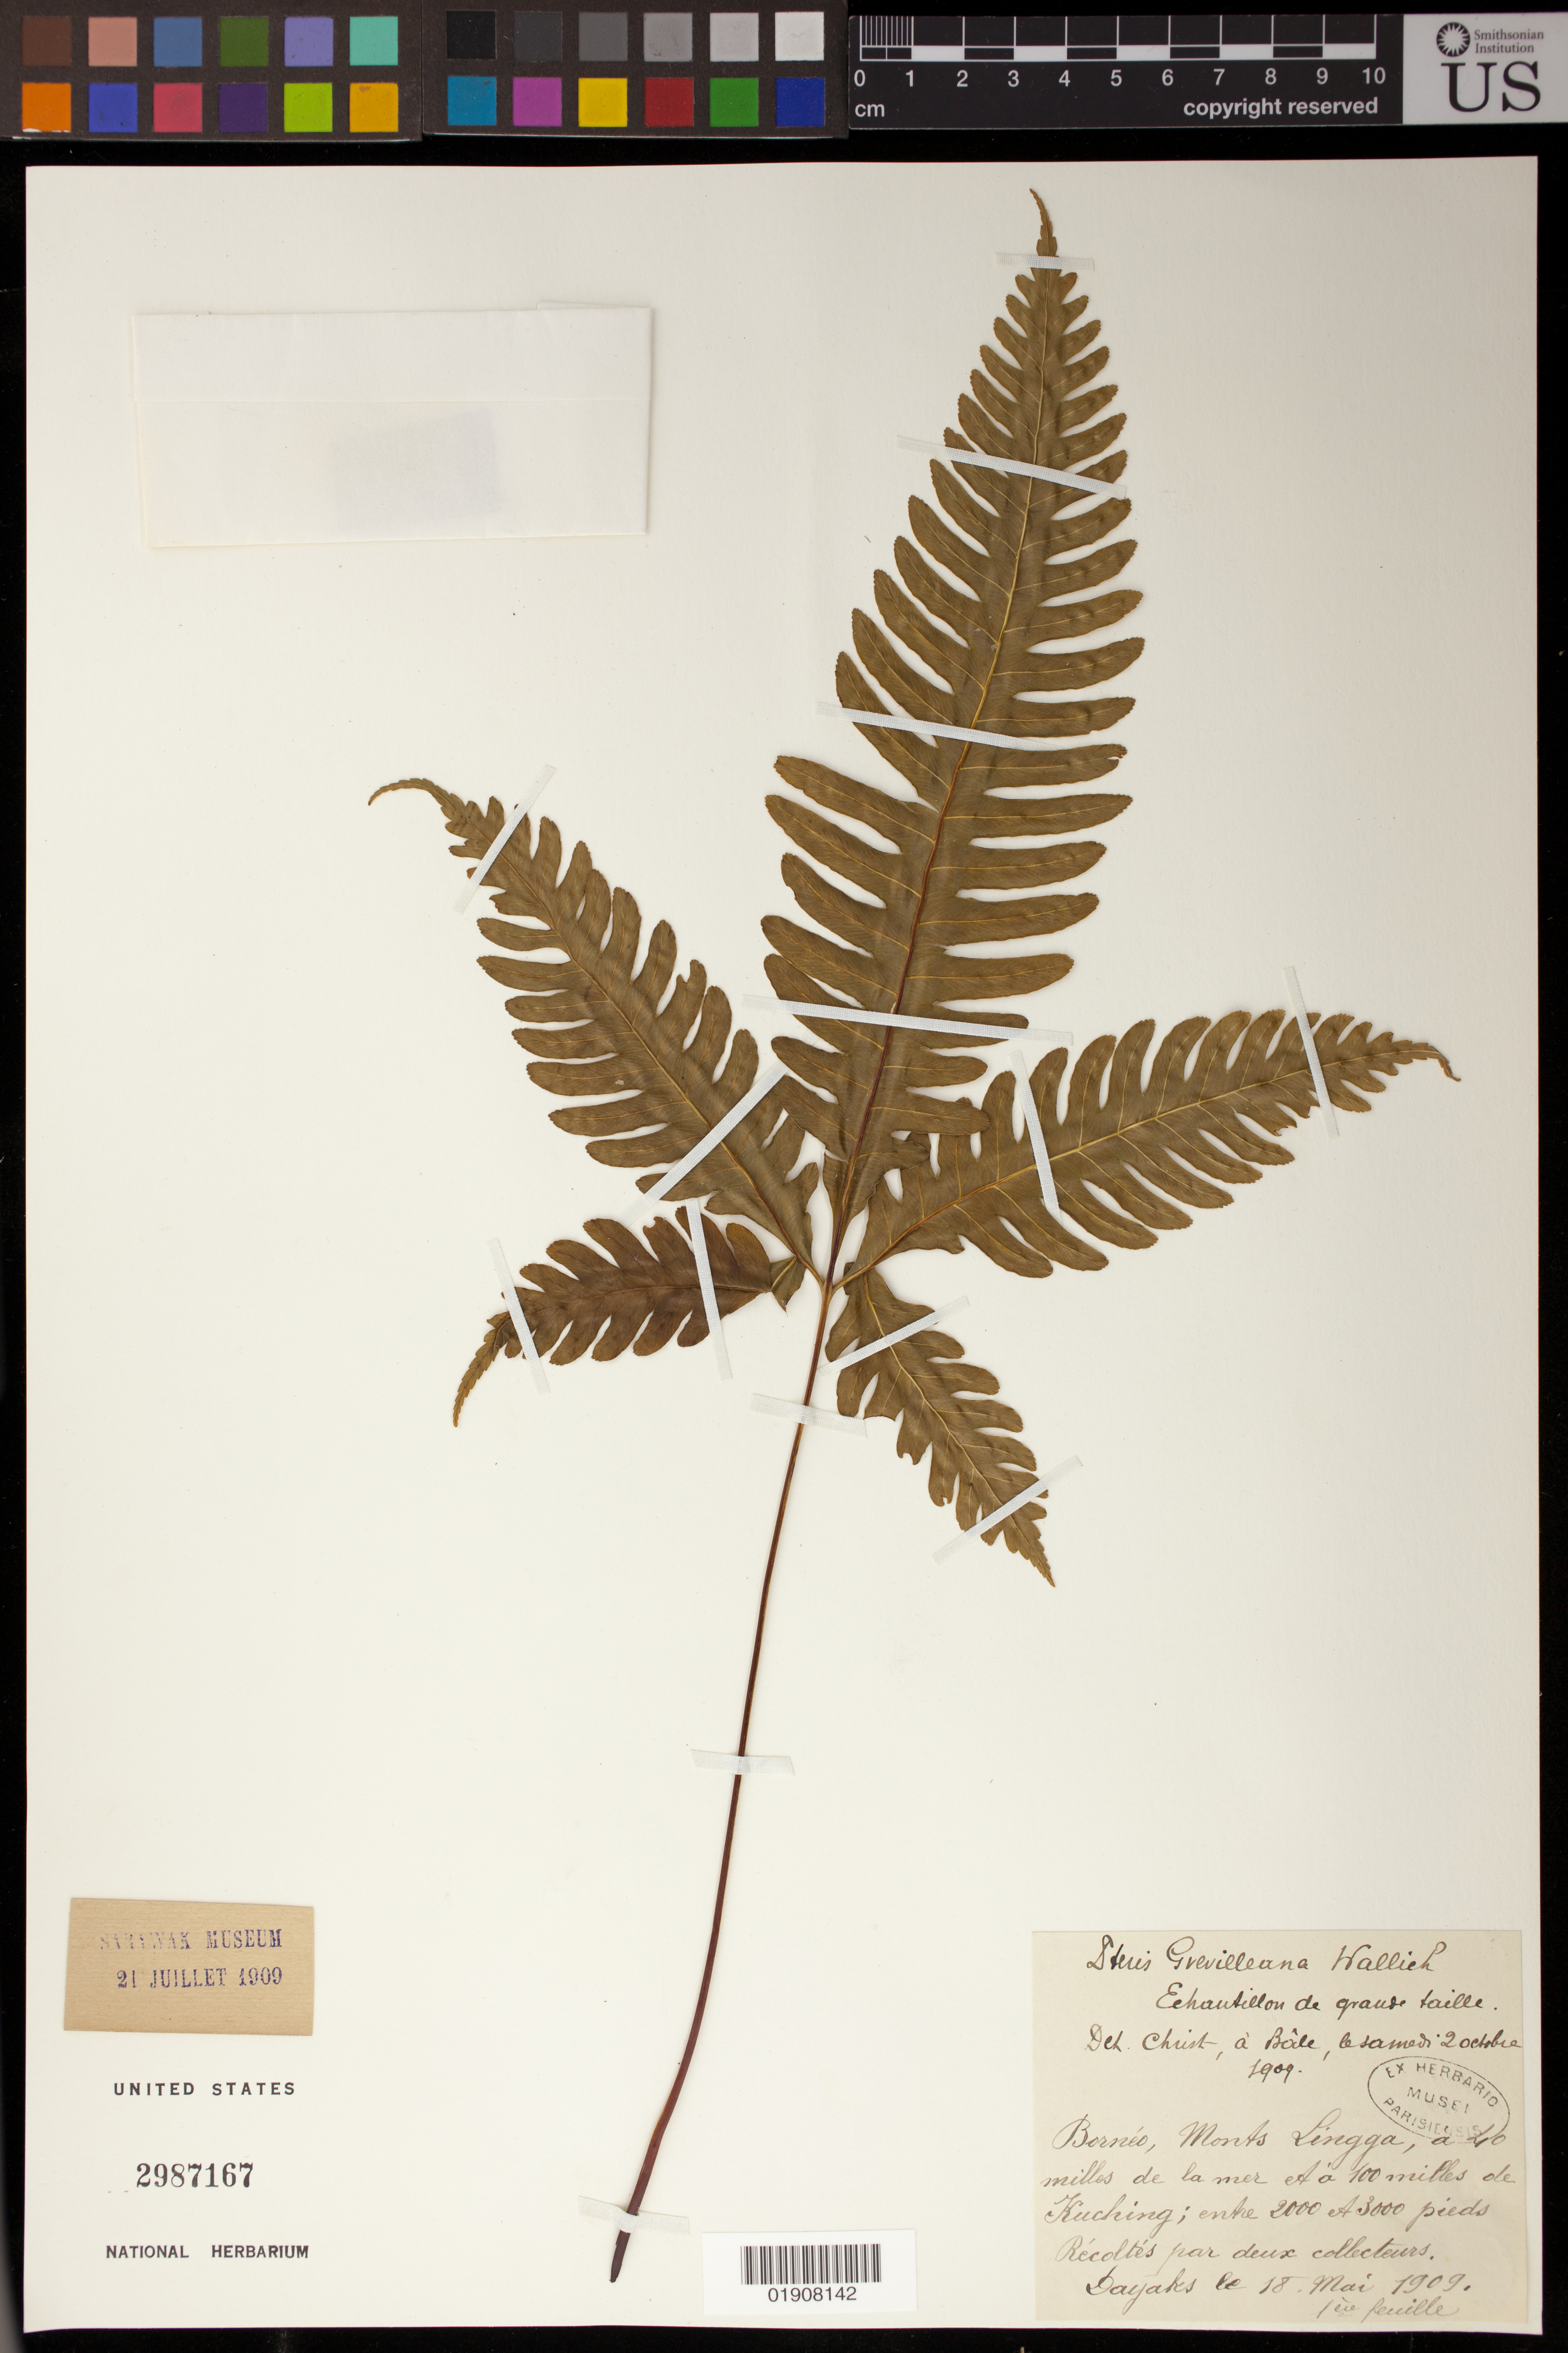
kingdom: Plantae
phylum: Tracheophyta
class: Polypodiopsida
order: Polypodiales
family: Pteridaceae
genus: Pteris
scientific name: Pteris grevilleana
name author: Wall. ex J. Agardh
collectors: Dayaks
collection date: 1909-05-18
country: Malaysia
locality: Borneo, Monts Linnga, 40 milles de la mer a 100 milles de Kuching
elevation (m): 610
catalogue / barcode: US 2987167